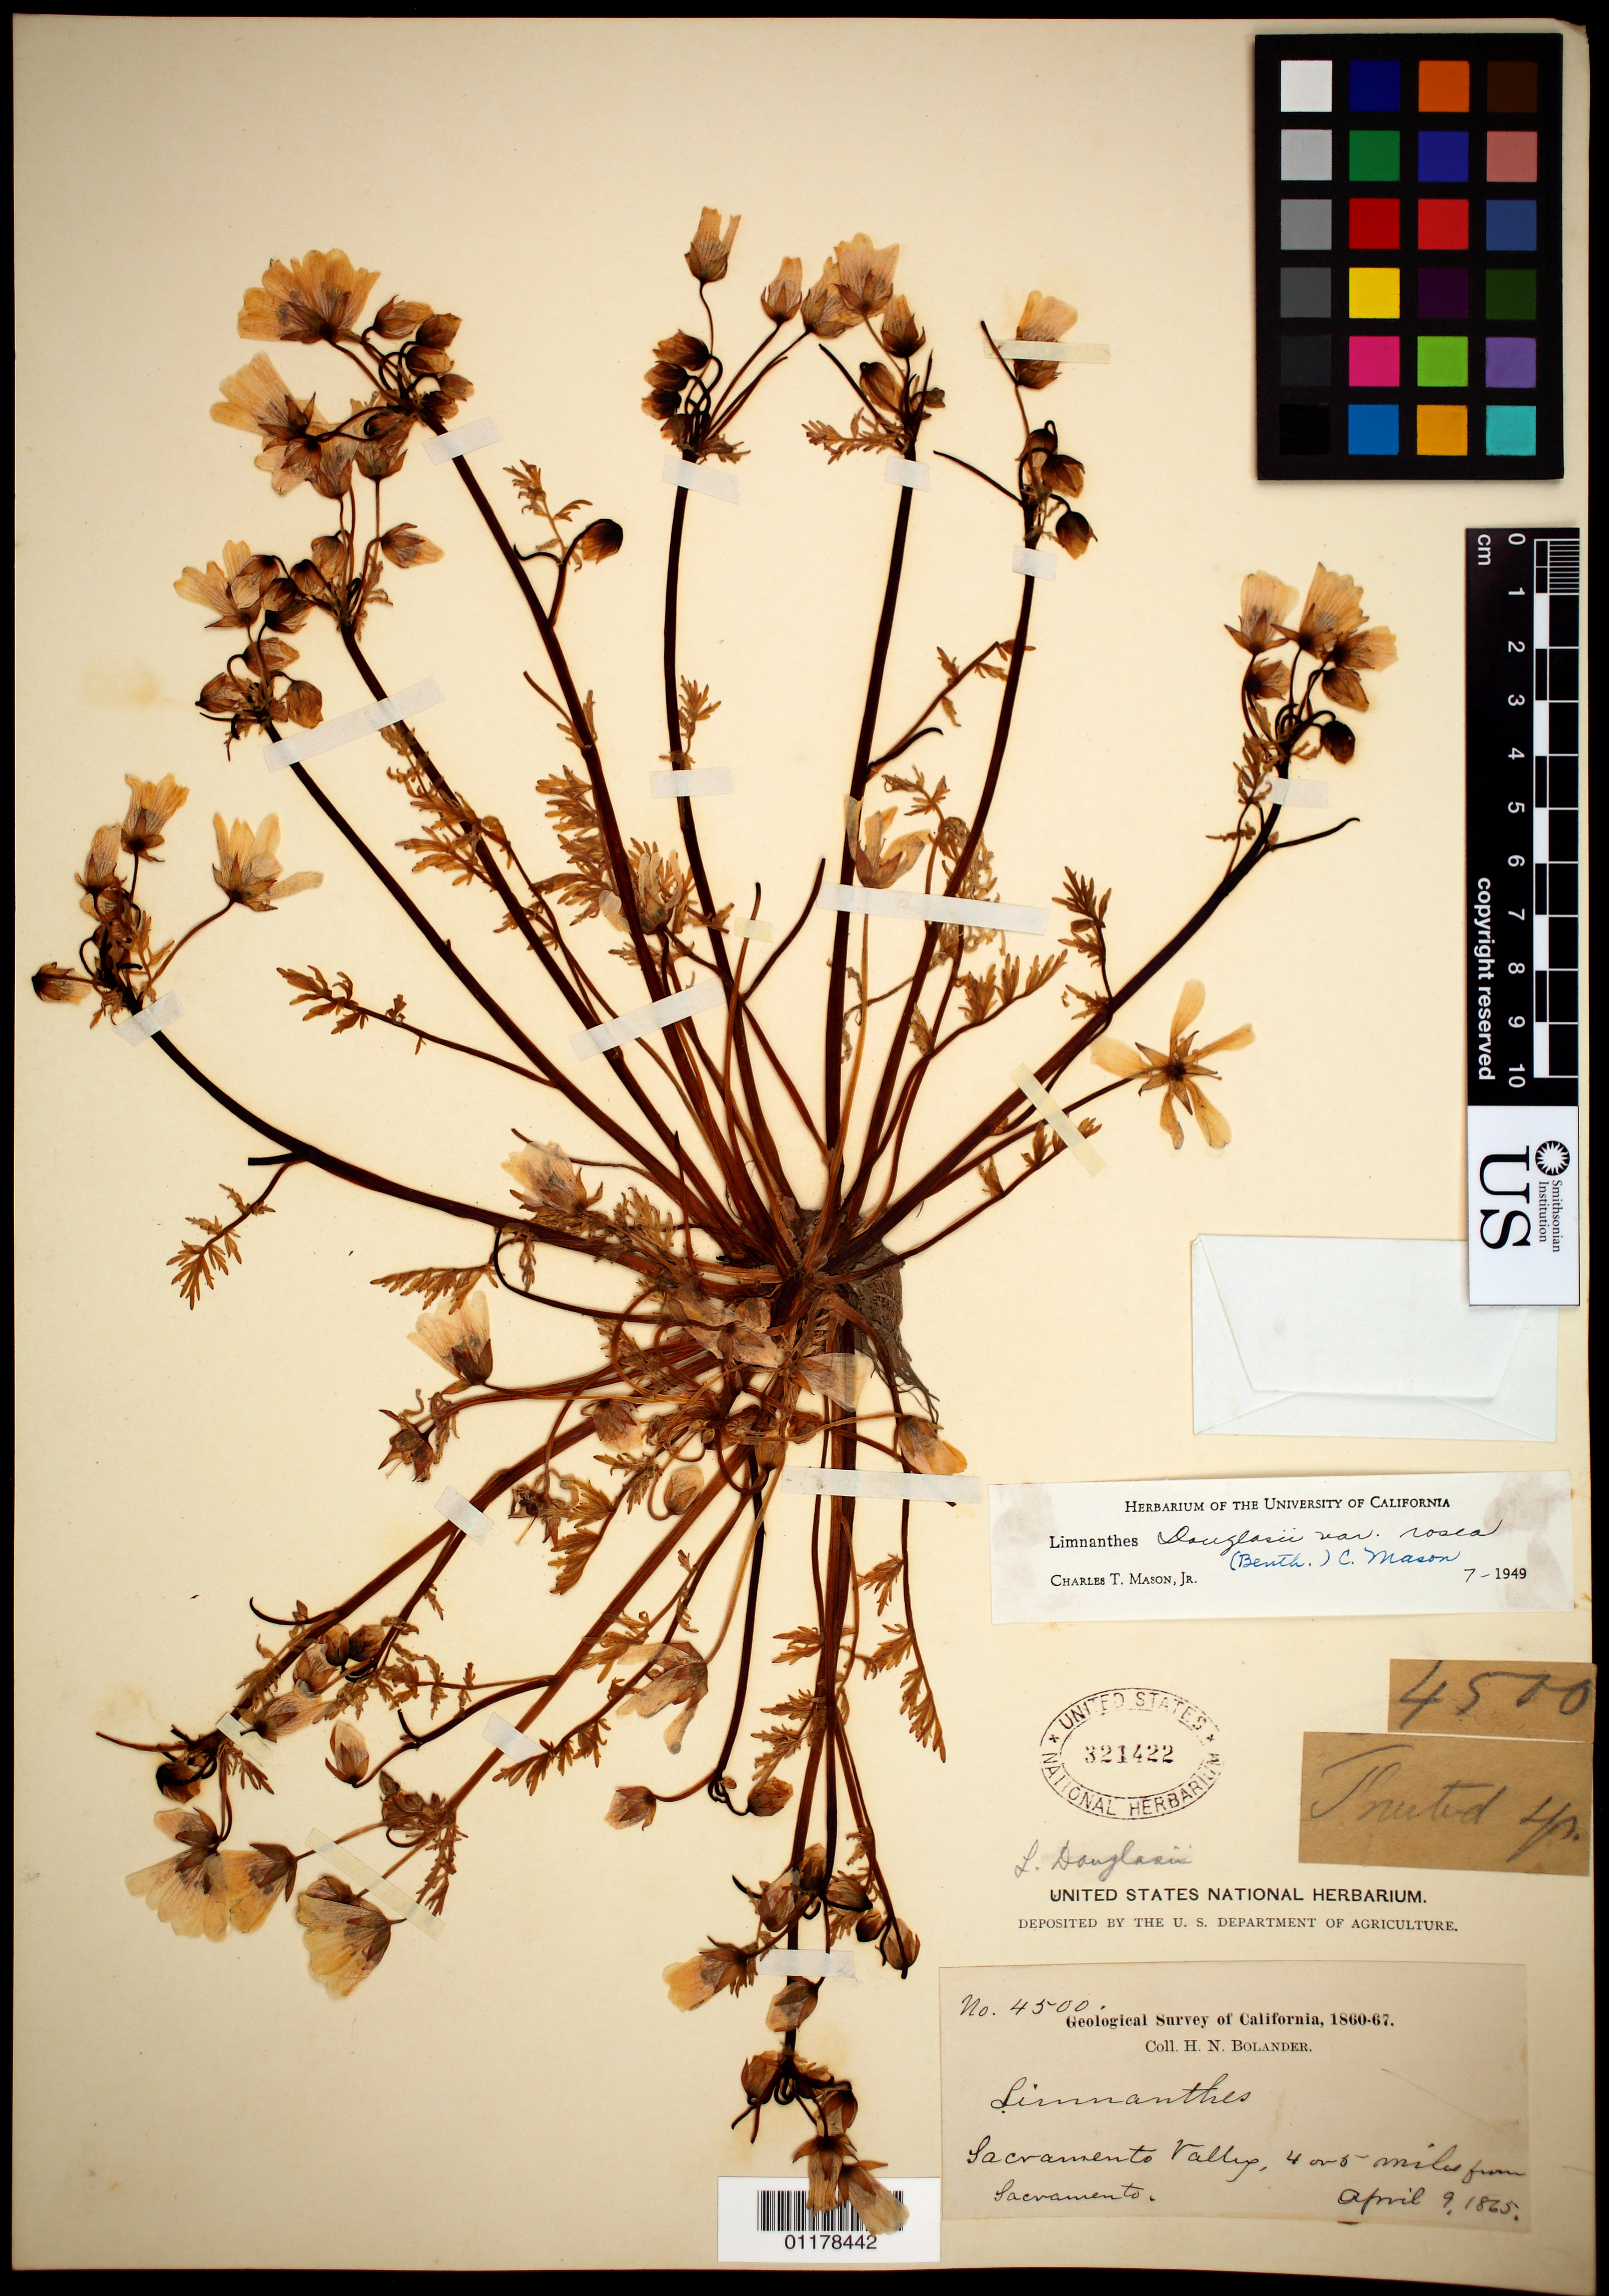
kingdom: Plantae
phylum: Tracheophyta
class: Magnoliopsida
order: Brassicales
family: Limnanthaceae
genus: Limnanthes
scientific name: Limnanthes douglasii var. rosea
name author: (Hartw. ex Benth.) Mason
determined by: Mason, C. T.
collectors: H. Bolander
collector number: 4500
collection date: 1865-04-09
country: United States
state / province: California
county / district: Sacramento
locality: Sacramento Valley, 4 or 5 miles from Sacramento.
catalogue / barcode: US 321422